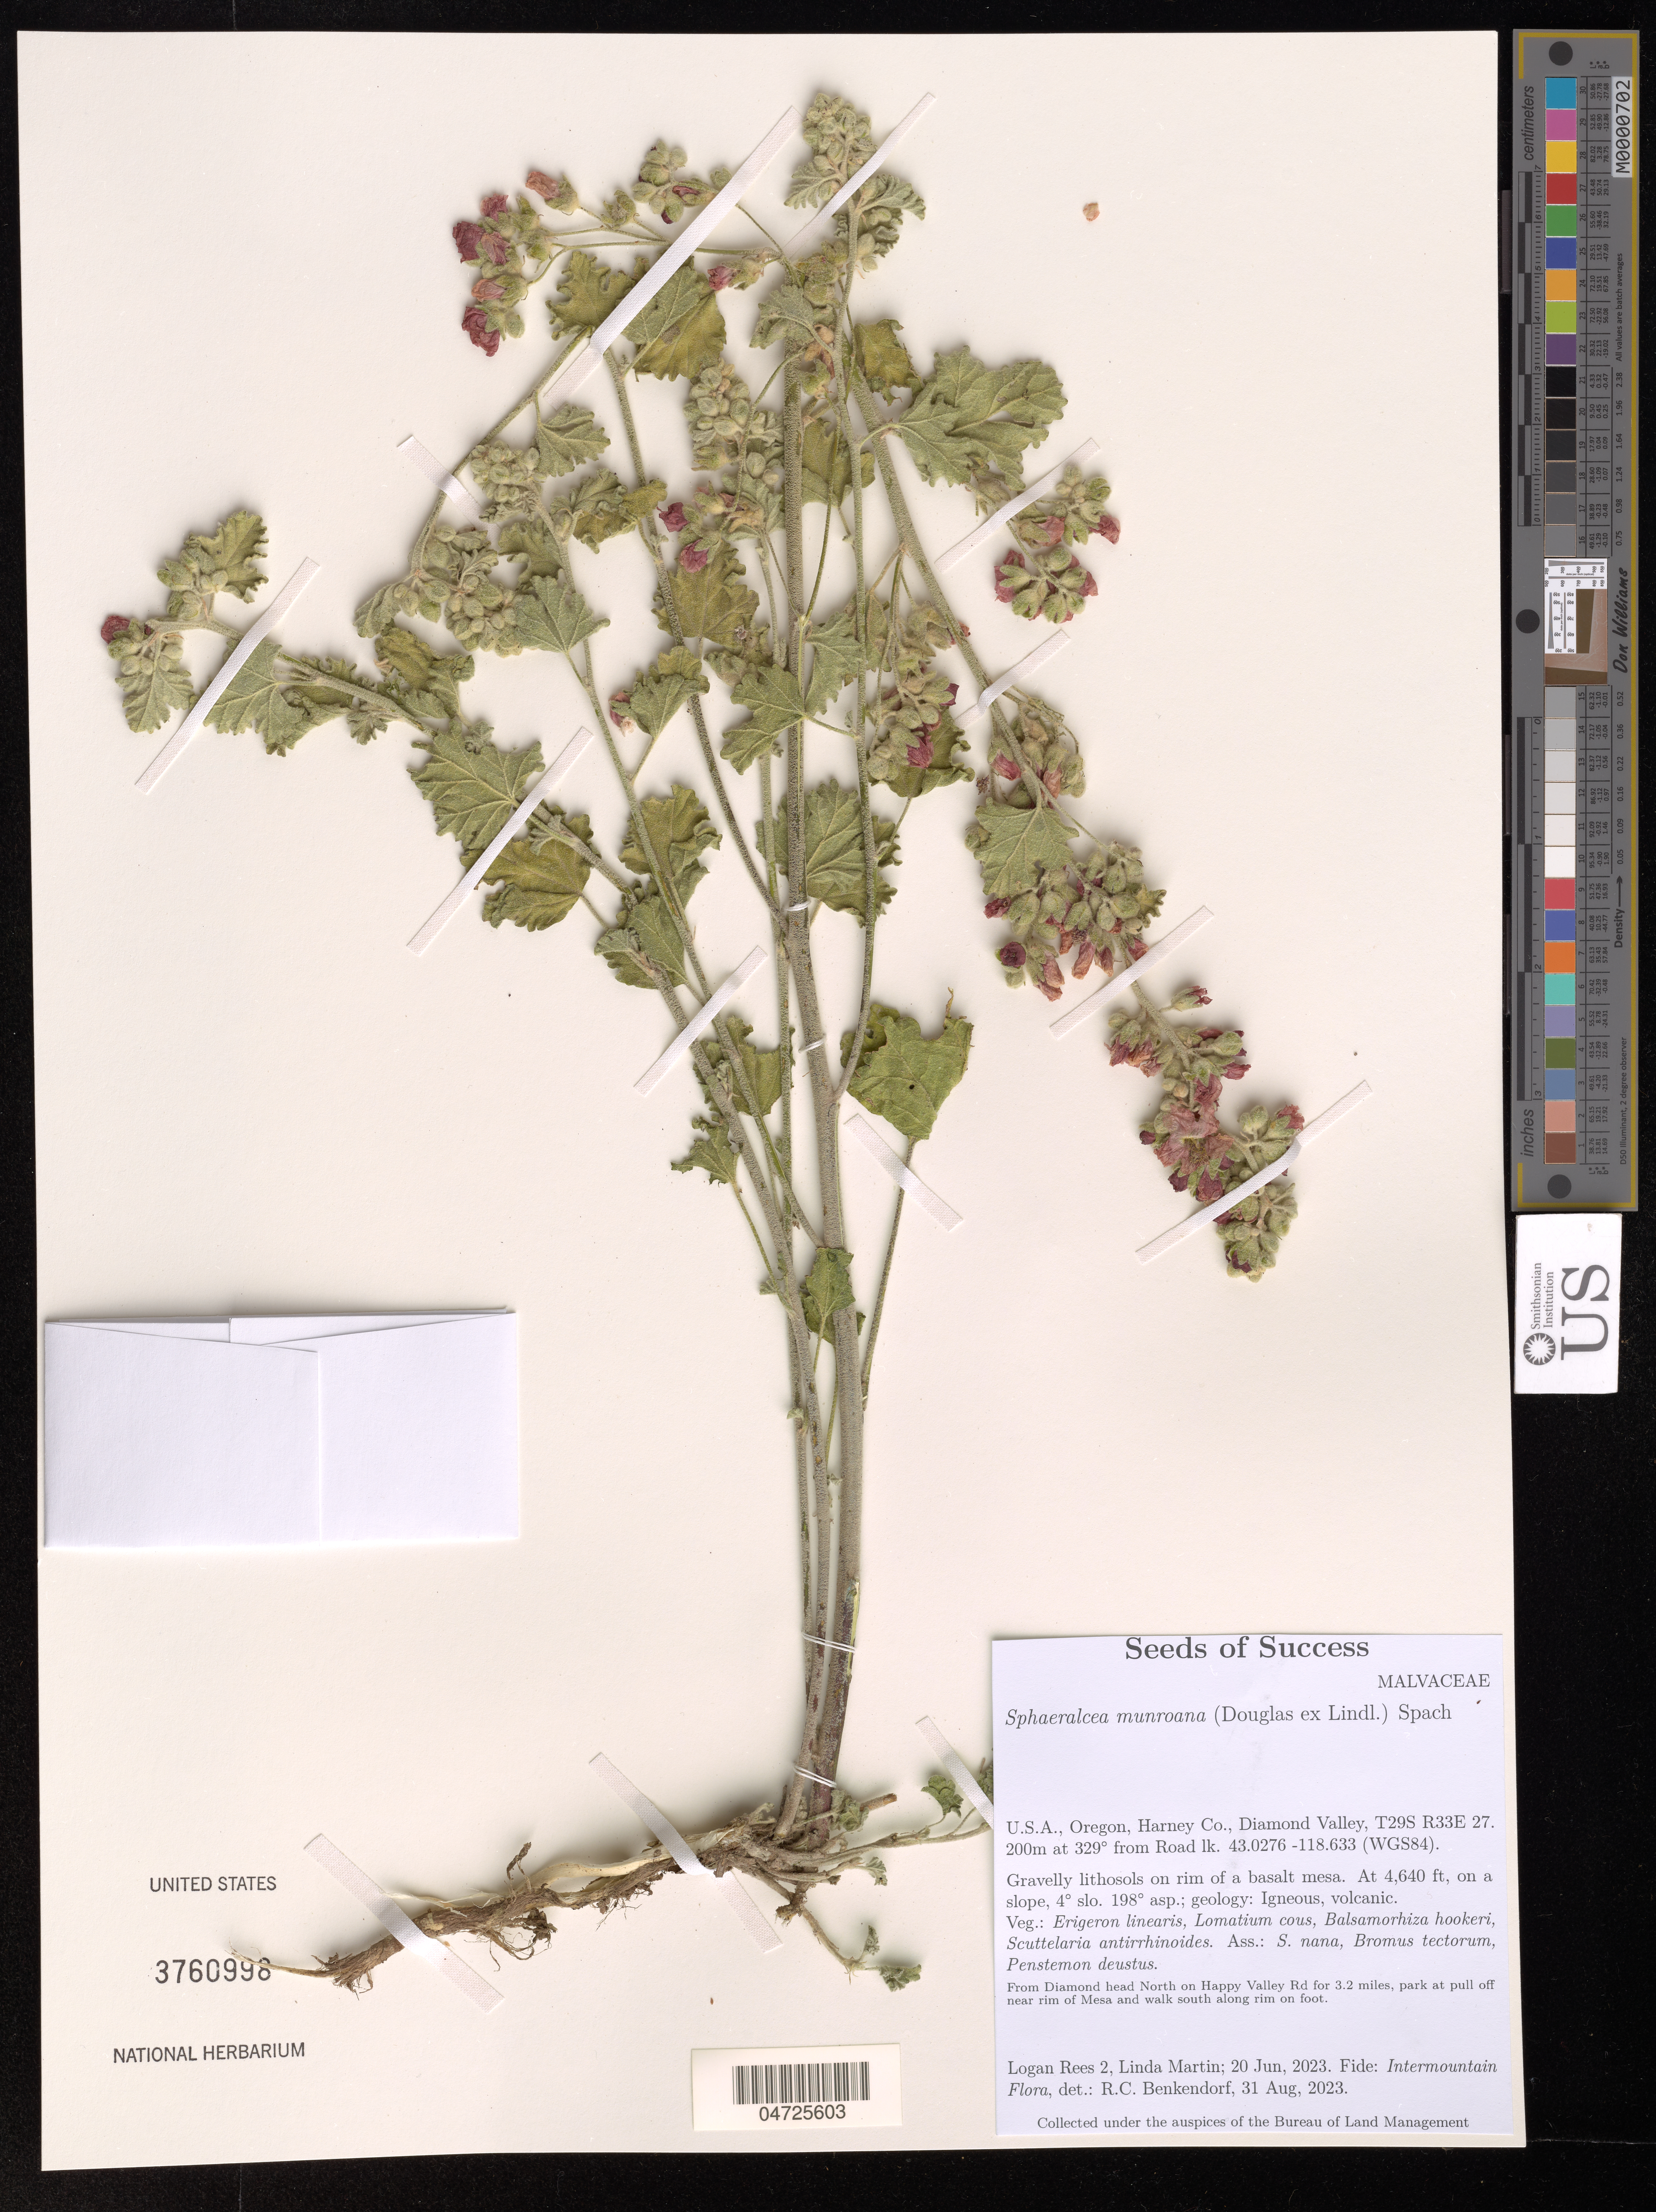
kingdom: Plantae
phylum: Tracheophyta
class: Magnoliopsida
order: Malvales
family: Malvaceae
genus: Sphaeralcea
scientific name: Sphaeralcea munroana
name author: (Douglas ex Lindl.) Spach ex A. Gray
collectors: L. Rees & L. Martin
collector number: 2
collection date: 2023-06-20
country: United States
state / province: Oregon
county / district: Harney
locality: Harney Co., Diamond Valley, T29S R33E 27. 200m at 329° from Road lk. (WGS84). From Diamond head North on Happy Valley Rd for 3.2 miles, park at pull off near rim of Mesa and walk south along rim on foot.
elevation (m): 1414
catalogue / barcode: US 3760998